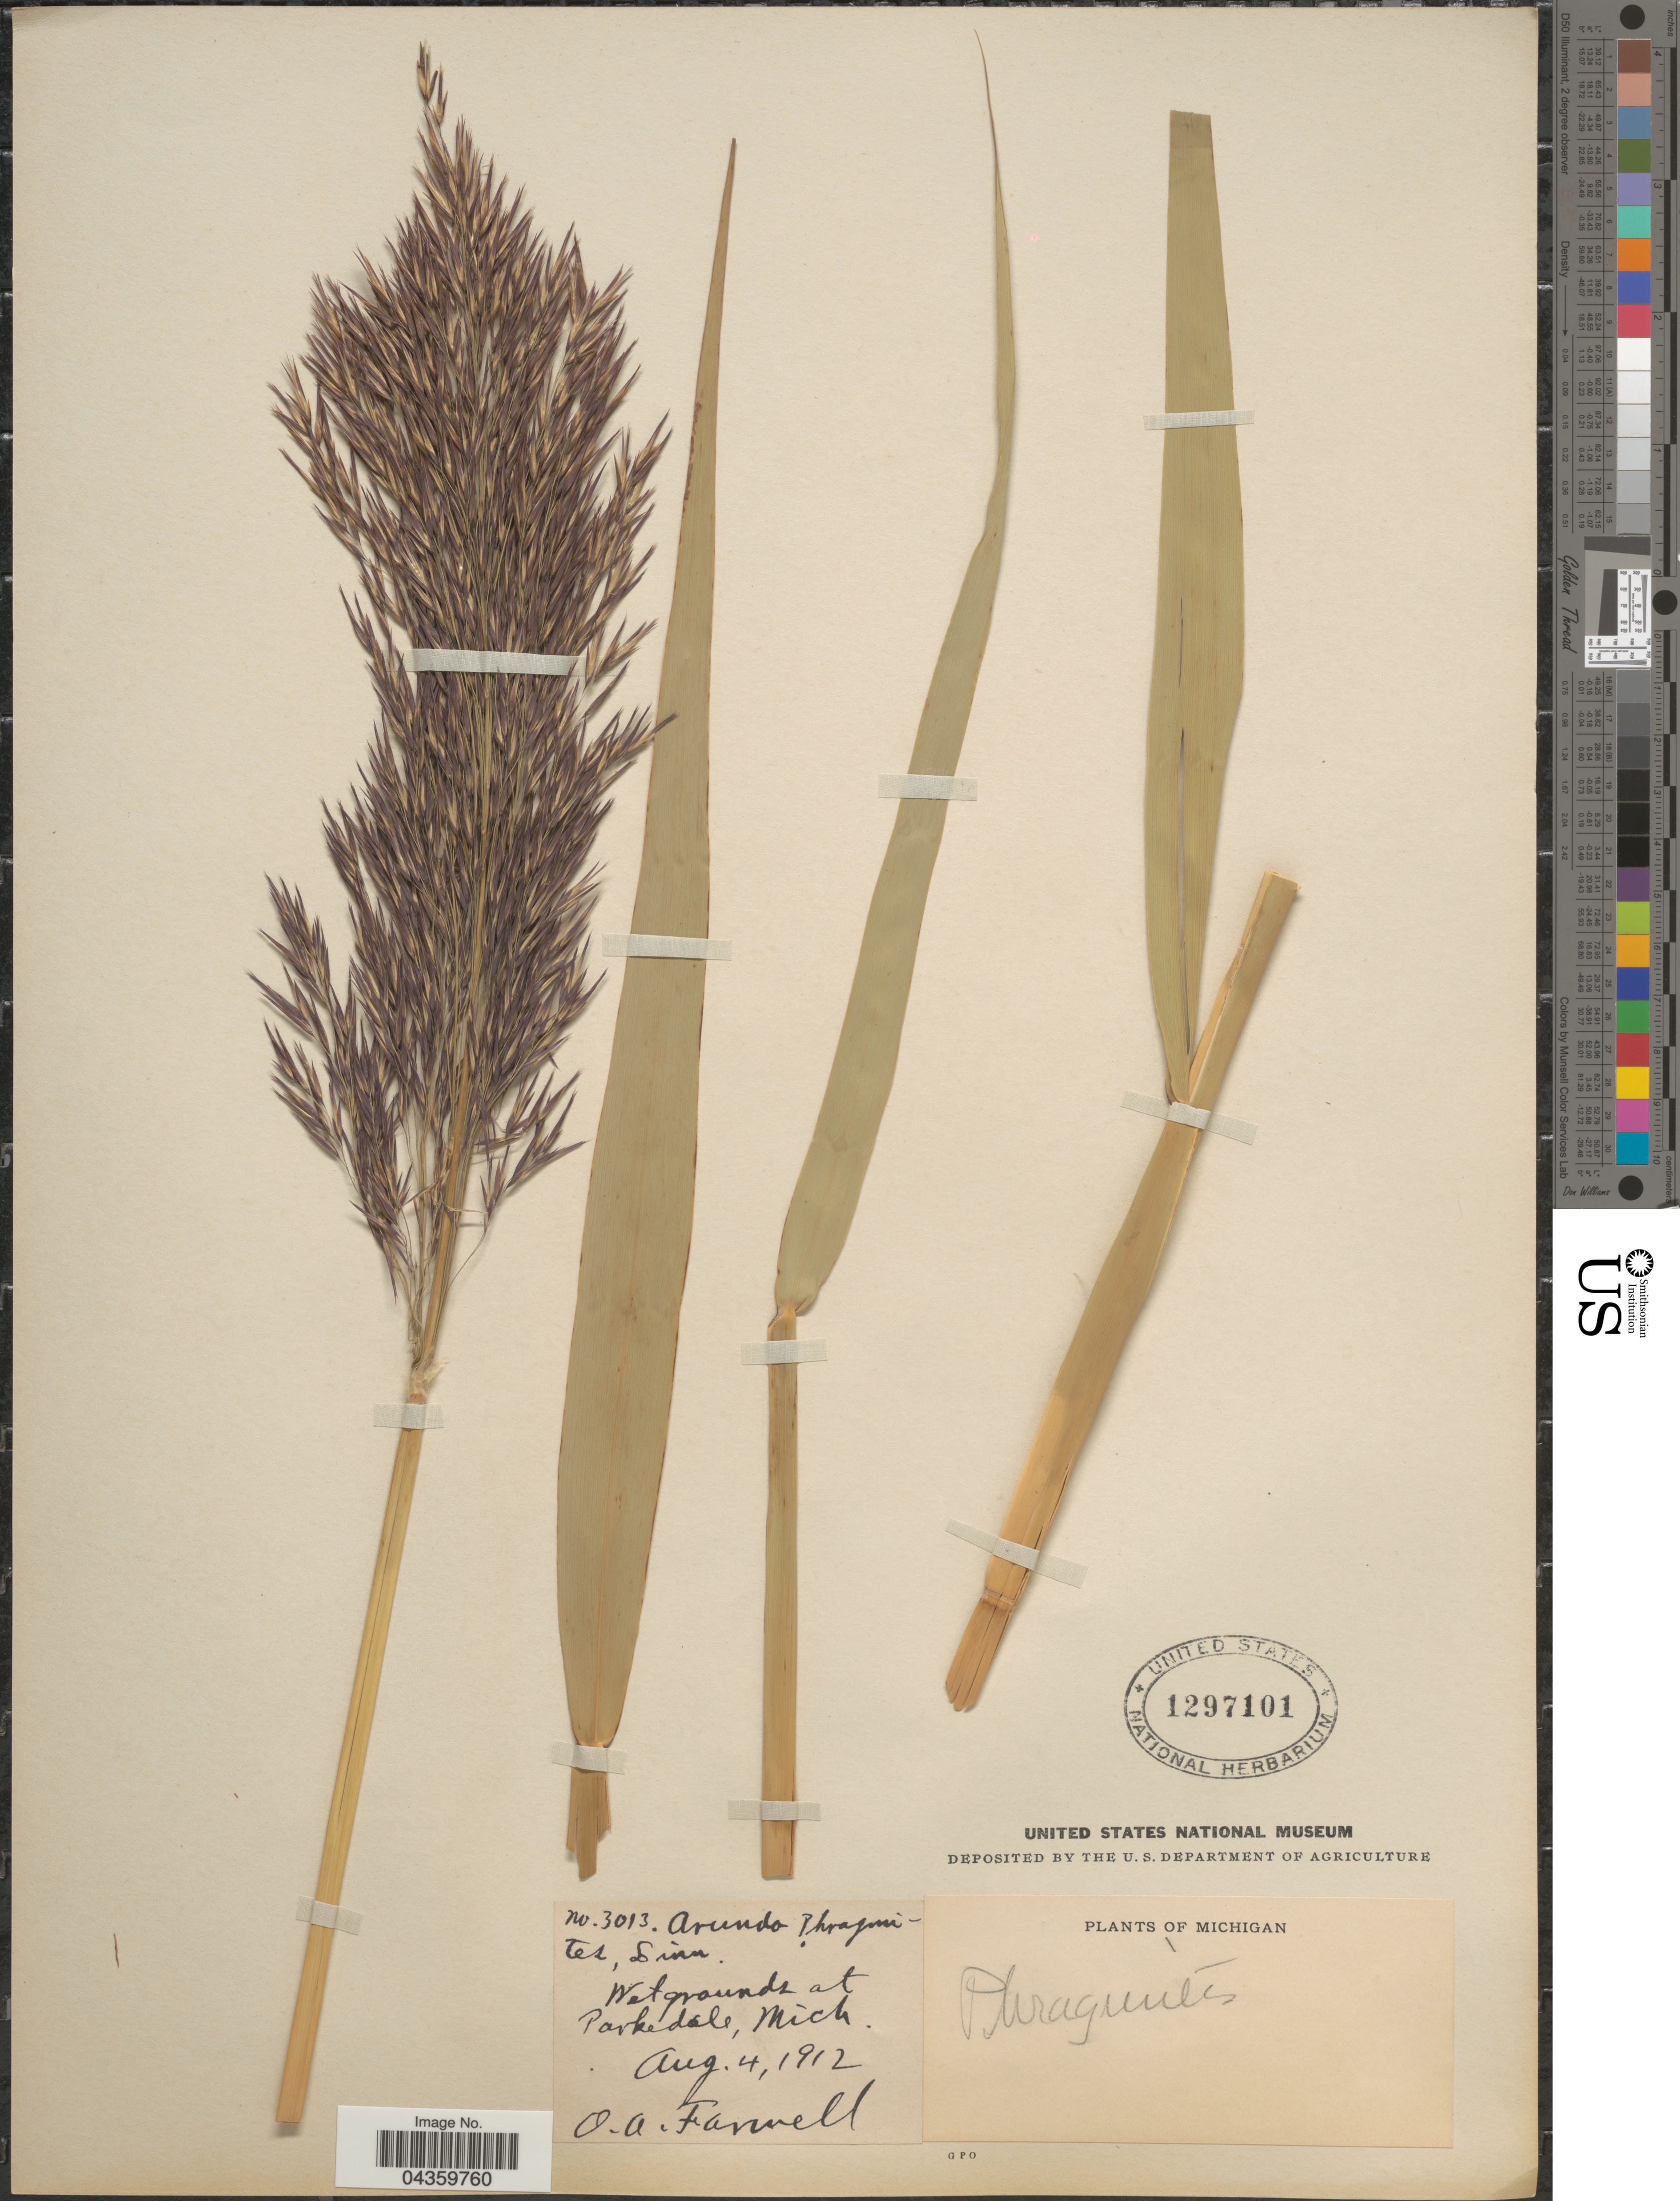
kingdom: Plantae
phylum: Tracheophyta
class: Liliopsida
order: Poales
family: Poaceae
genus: Phragmites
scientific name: Phragmites australis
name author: (Cav.) Trin. ex Steud.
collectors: O. Farwell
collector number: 3013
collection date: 1912-08-04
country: United States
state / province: Michigan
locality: Wet grounds at Parkedale.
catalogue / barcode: US 1297101